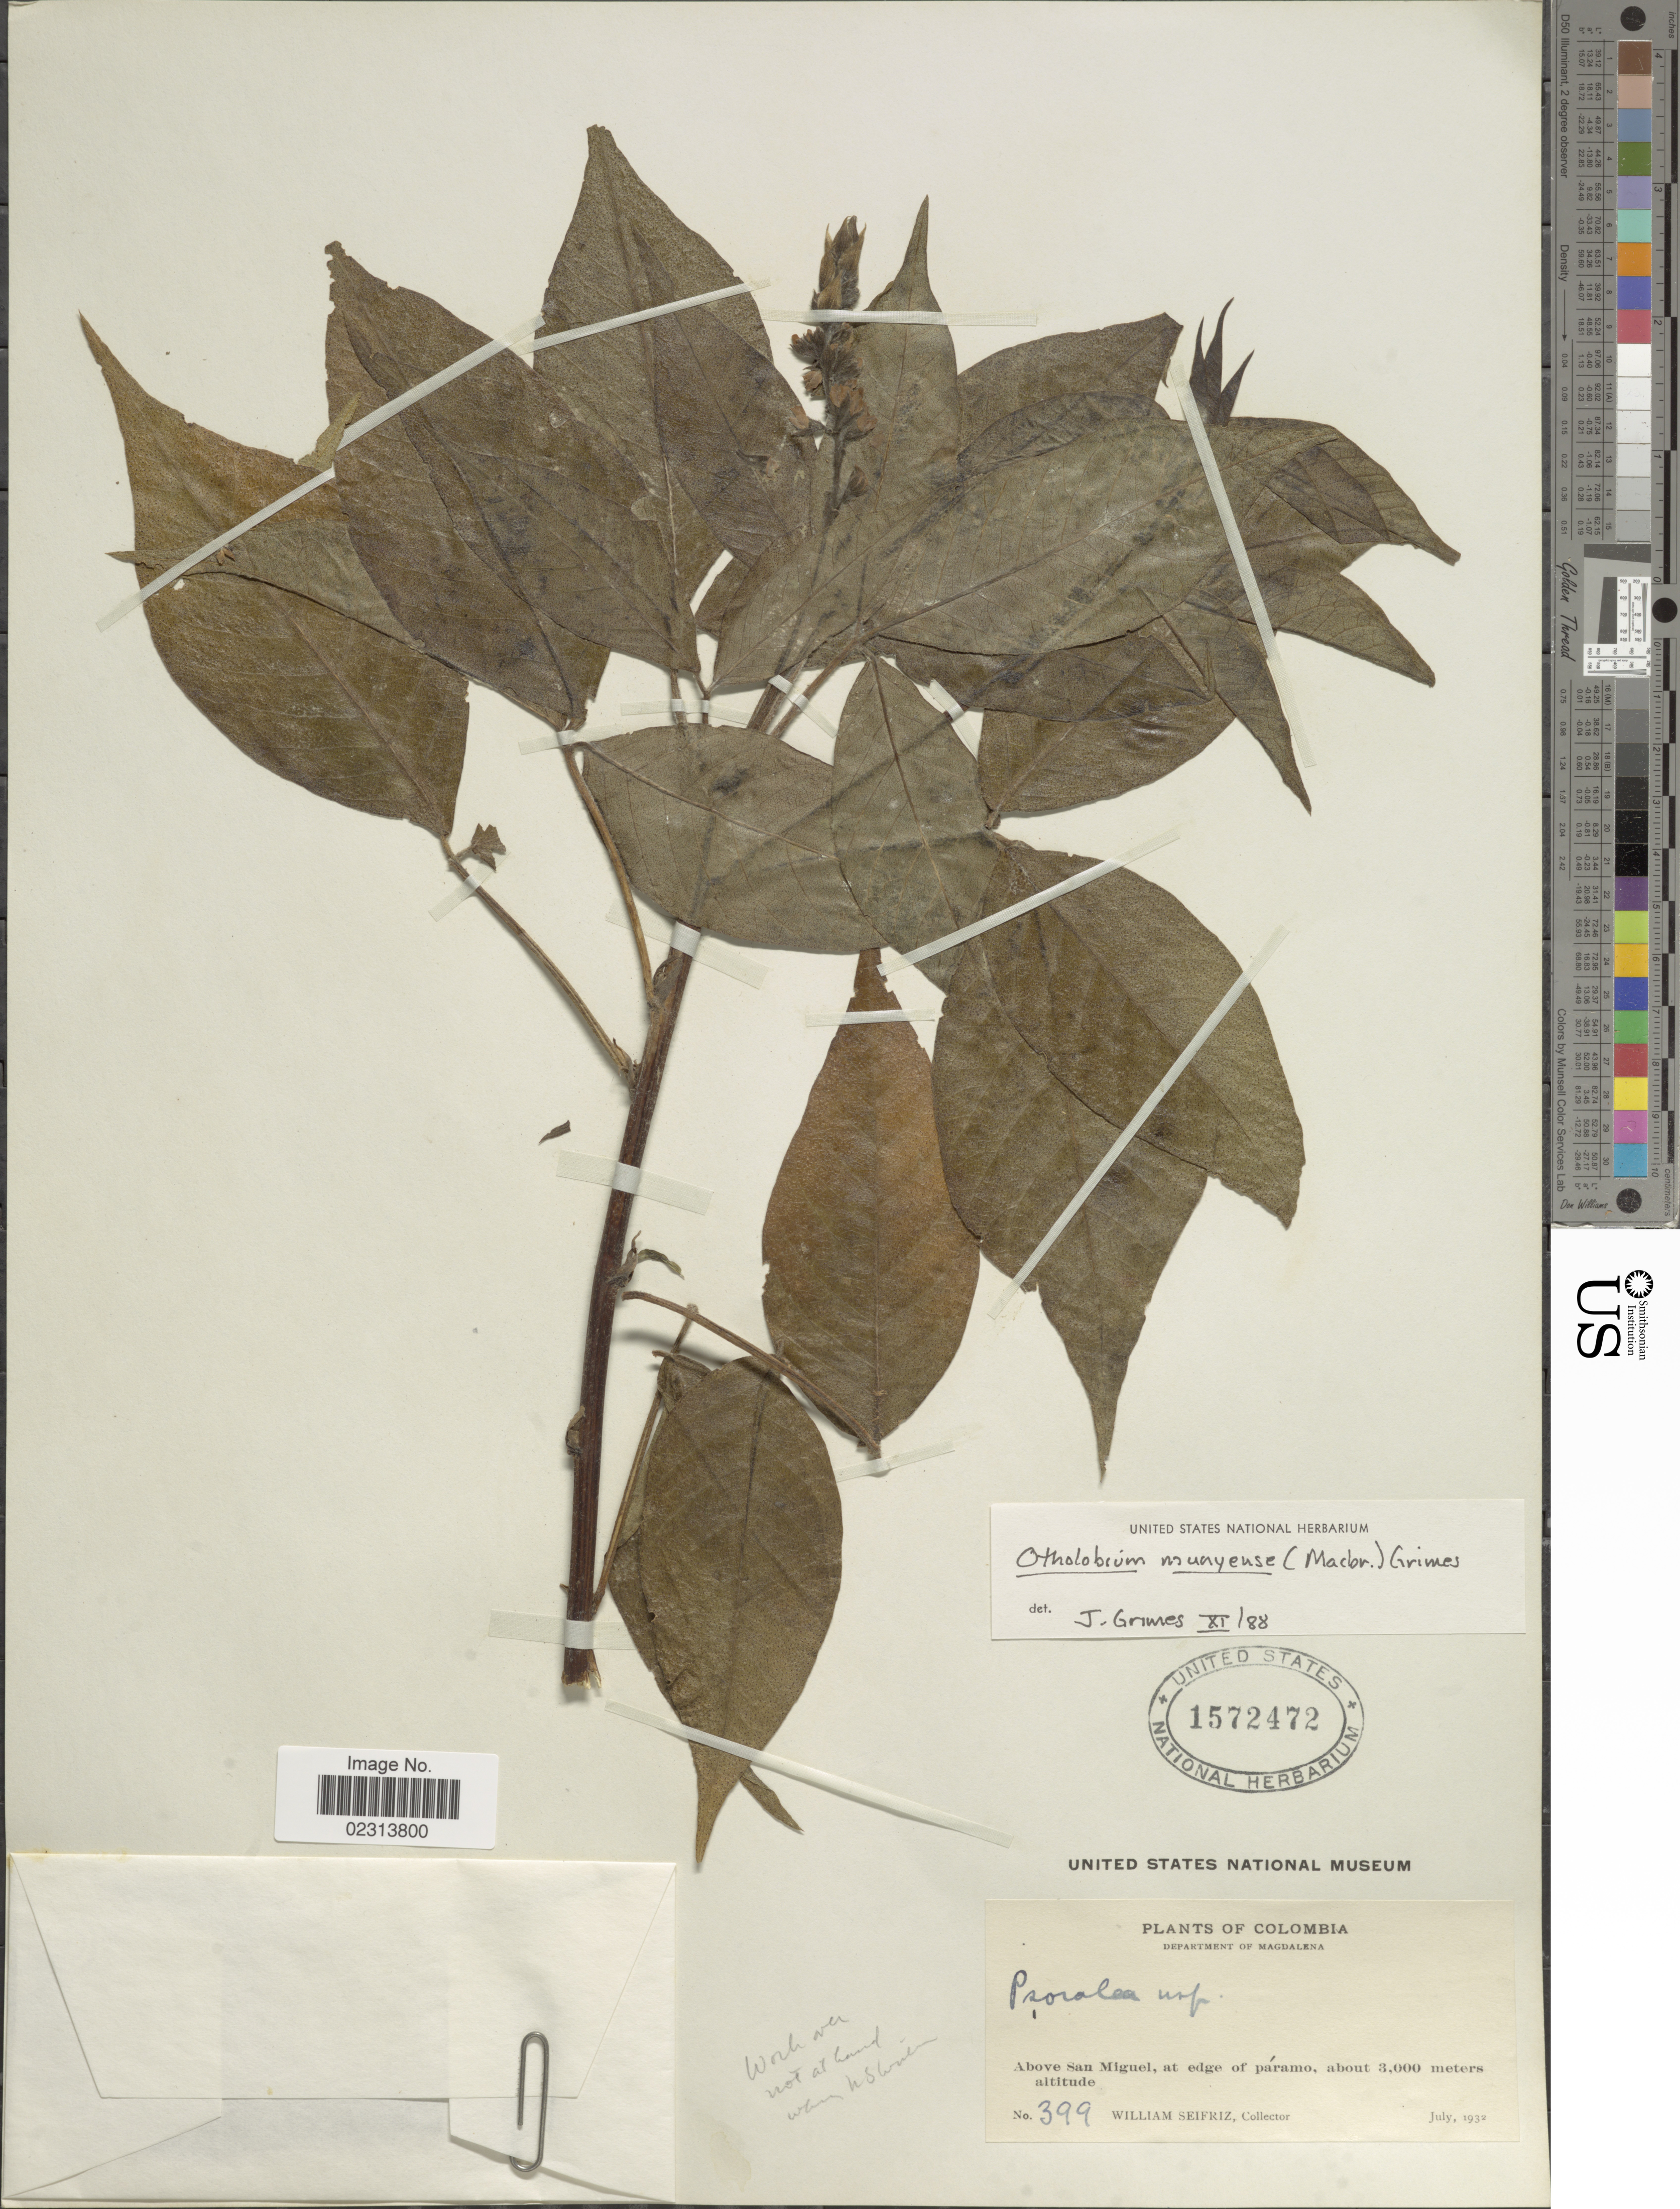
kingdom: Plantae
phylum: Tracheophyta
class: Magnoliopsida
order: Fabales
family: Fabaceae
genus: Otholobium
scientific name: Otholobium munyense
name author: (J.F. Macbr.) J.W. Grimes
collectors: W. Seifriz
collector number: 399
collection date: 1932-07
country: Colombia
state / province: Magdalena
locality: Department of Magdalena, Above San Miguel, at edge of paramo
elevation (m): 3000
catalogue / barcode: US 1572472